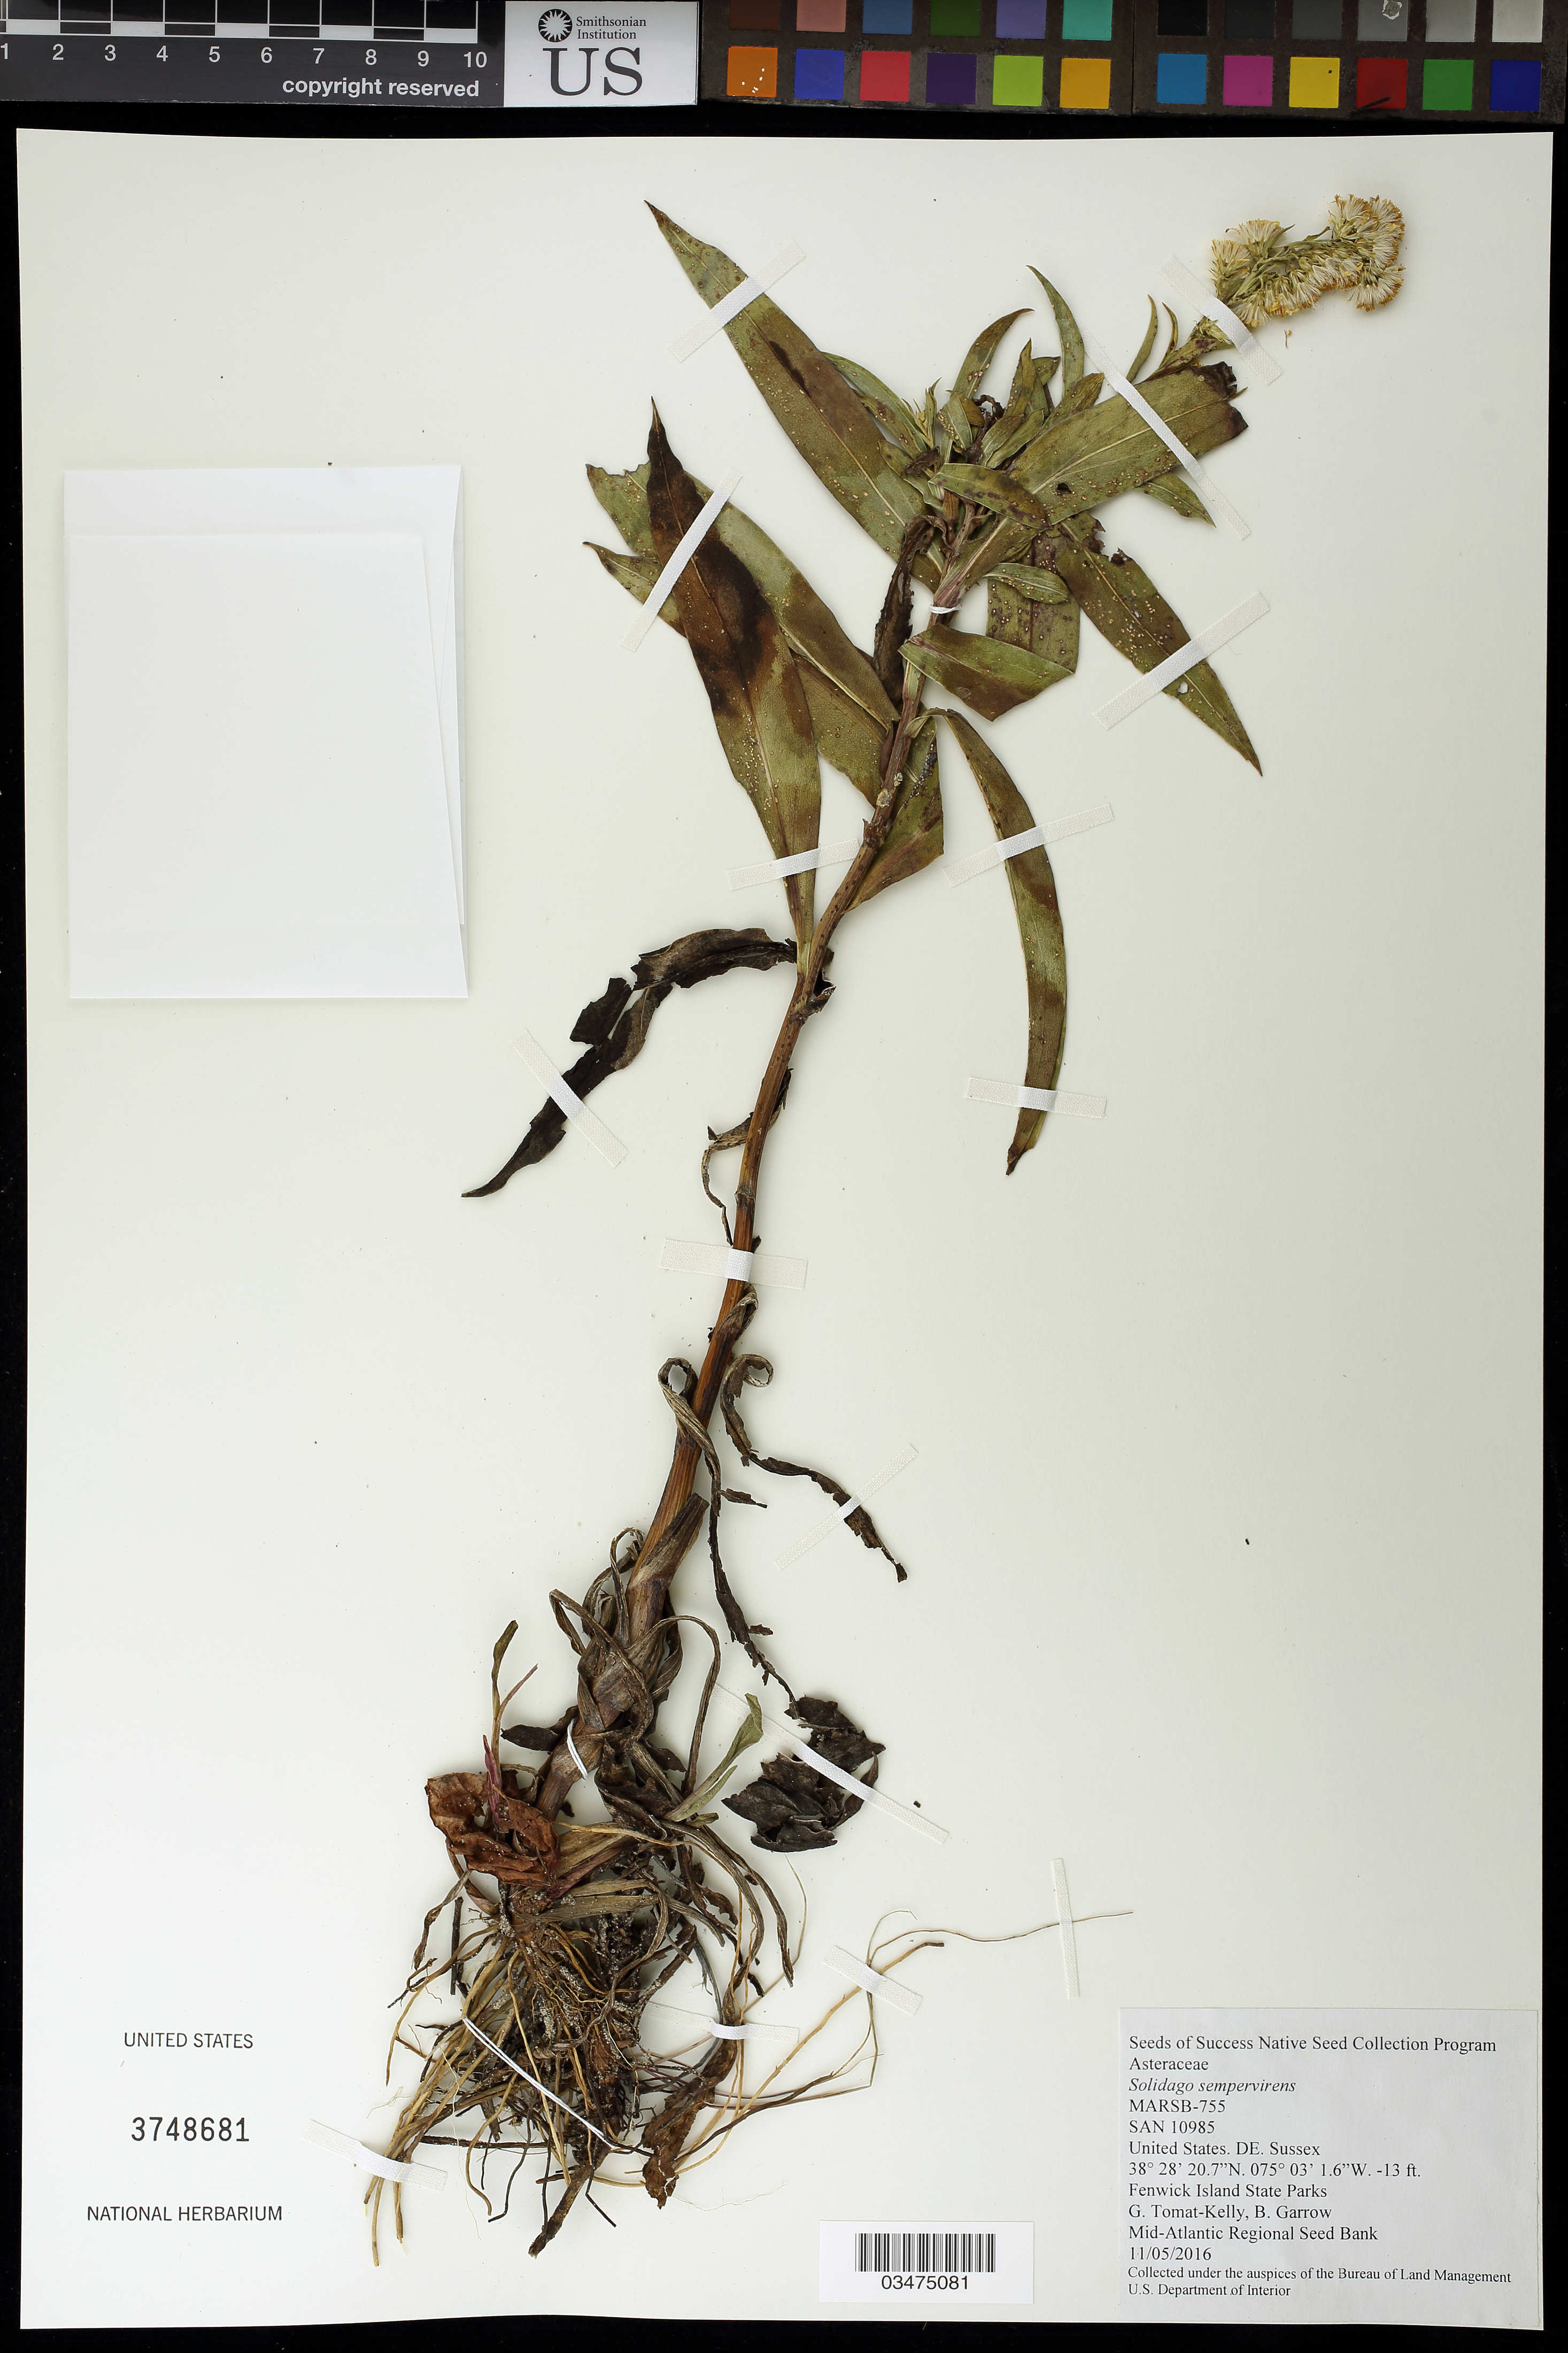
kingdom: Plantae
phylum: Tracheophyta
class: Magnoliopsida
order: Asterales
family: Asteraceae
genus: Solidago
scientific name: Solidago sempervirens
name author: L.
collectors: G. Tomat-Kelly & B. Garrow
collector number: MARSB-755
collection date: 2016-11-05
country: United States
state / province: Delaware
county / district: Sussex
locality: Fenwick Island State Parks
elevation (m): -4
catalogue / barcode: US 3748681